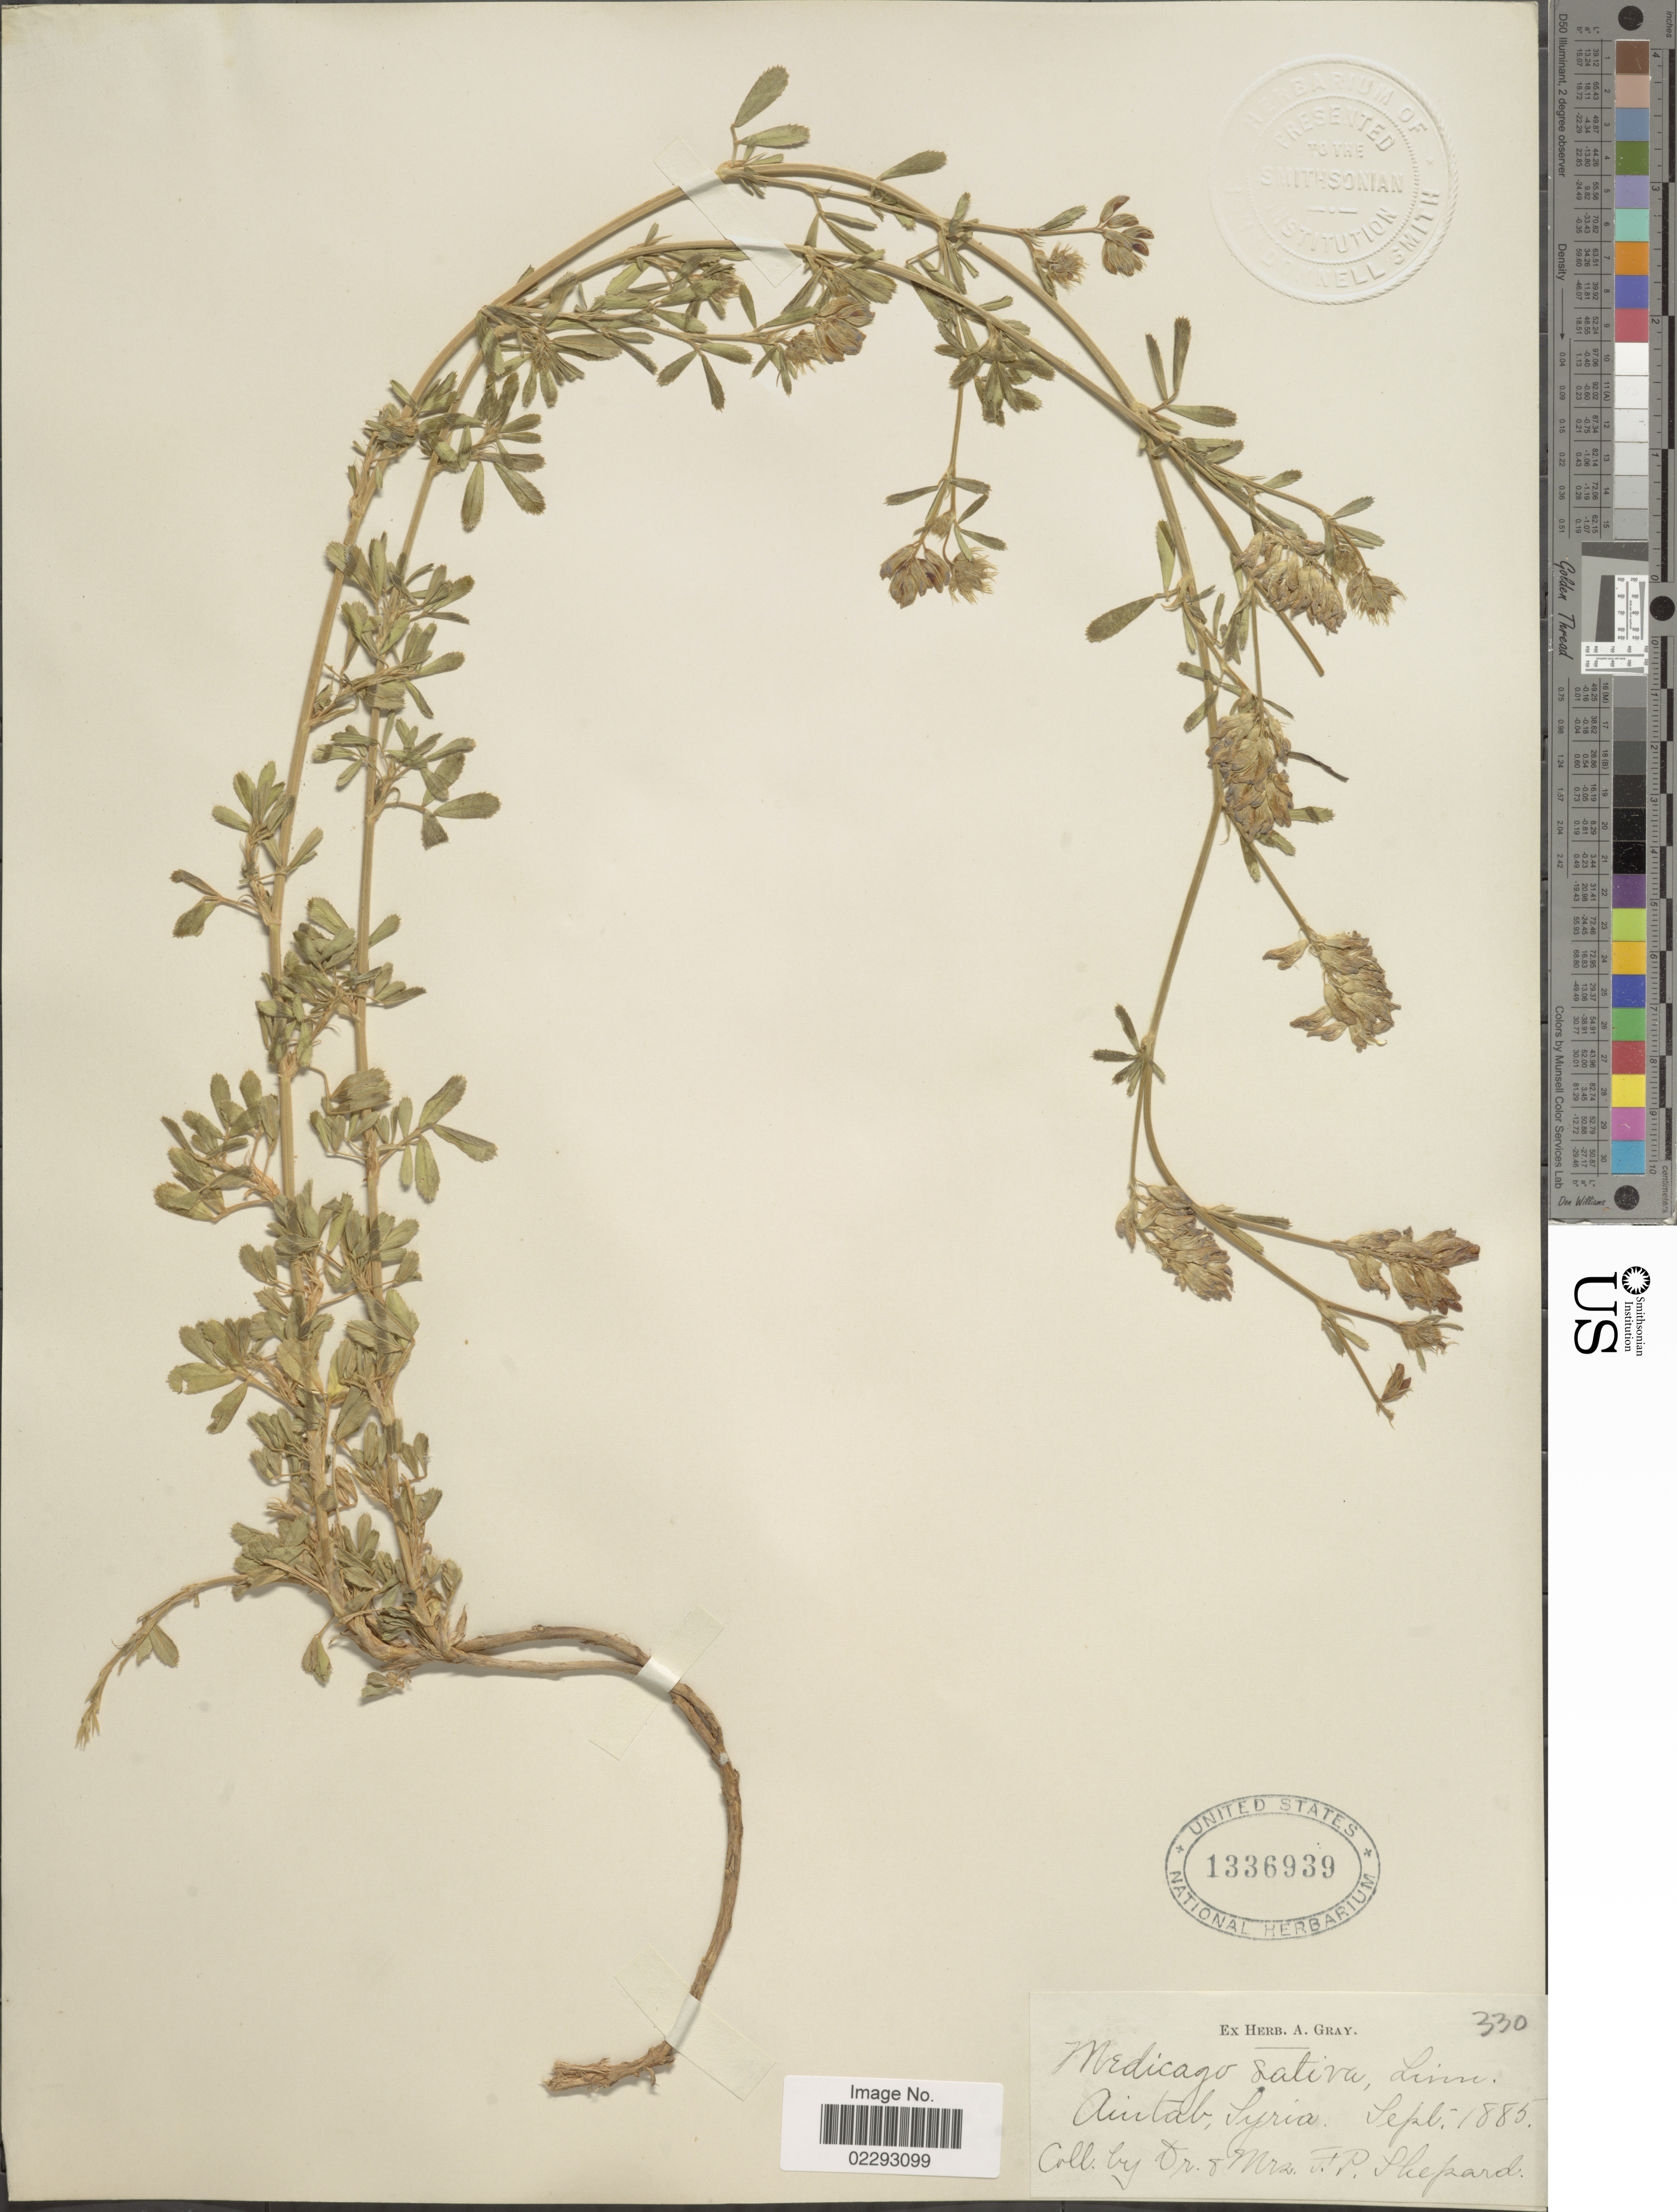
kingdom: Plantae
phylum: Tracheophyta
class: Magnoliopsida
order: Fabales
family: Fabaceae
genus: Medicago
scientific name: Medicago sativa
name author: L.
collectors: F. P. Shepard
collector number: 330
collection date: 1885-09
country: Syria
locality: Aintab, Syria.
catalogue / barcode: US 1336939